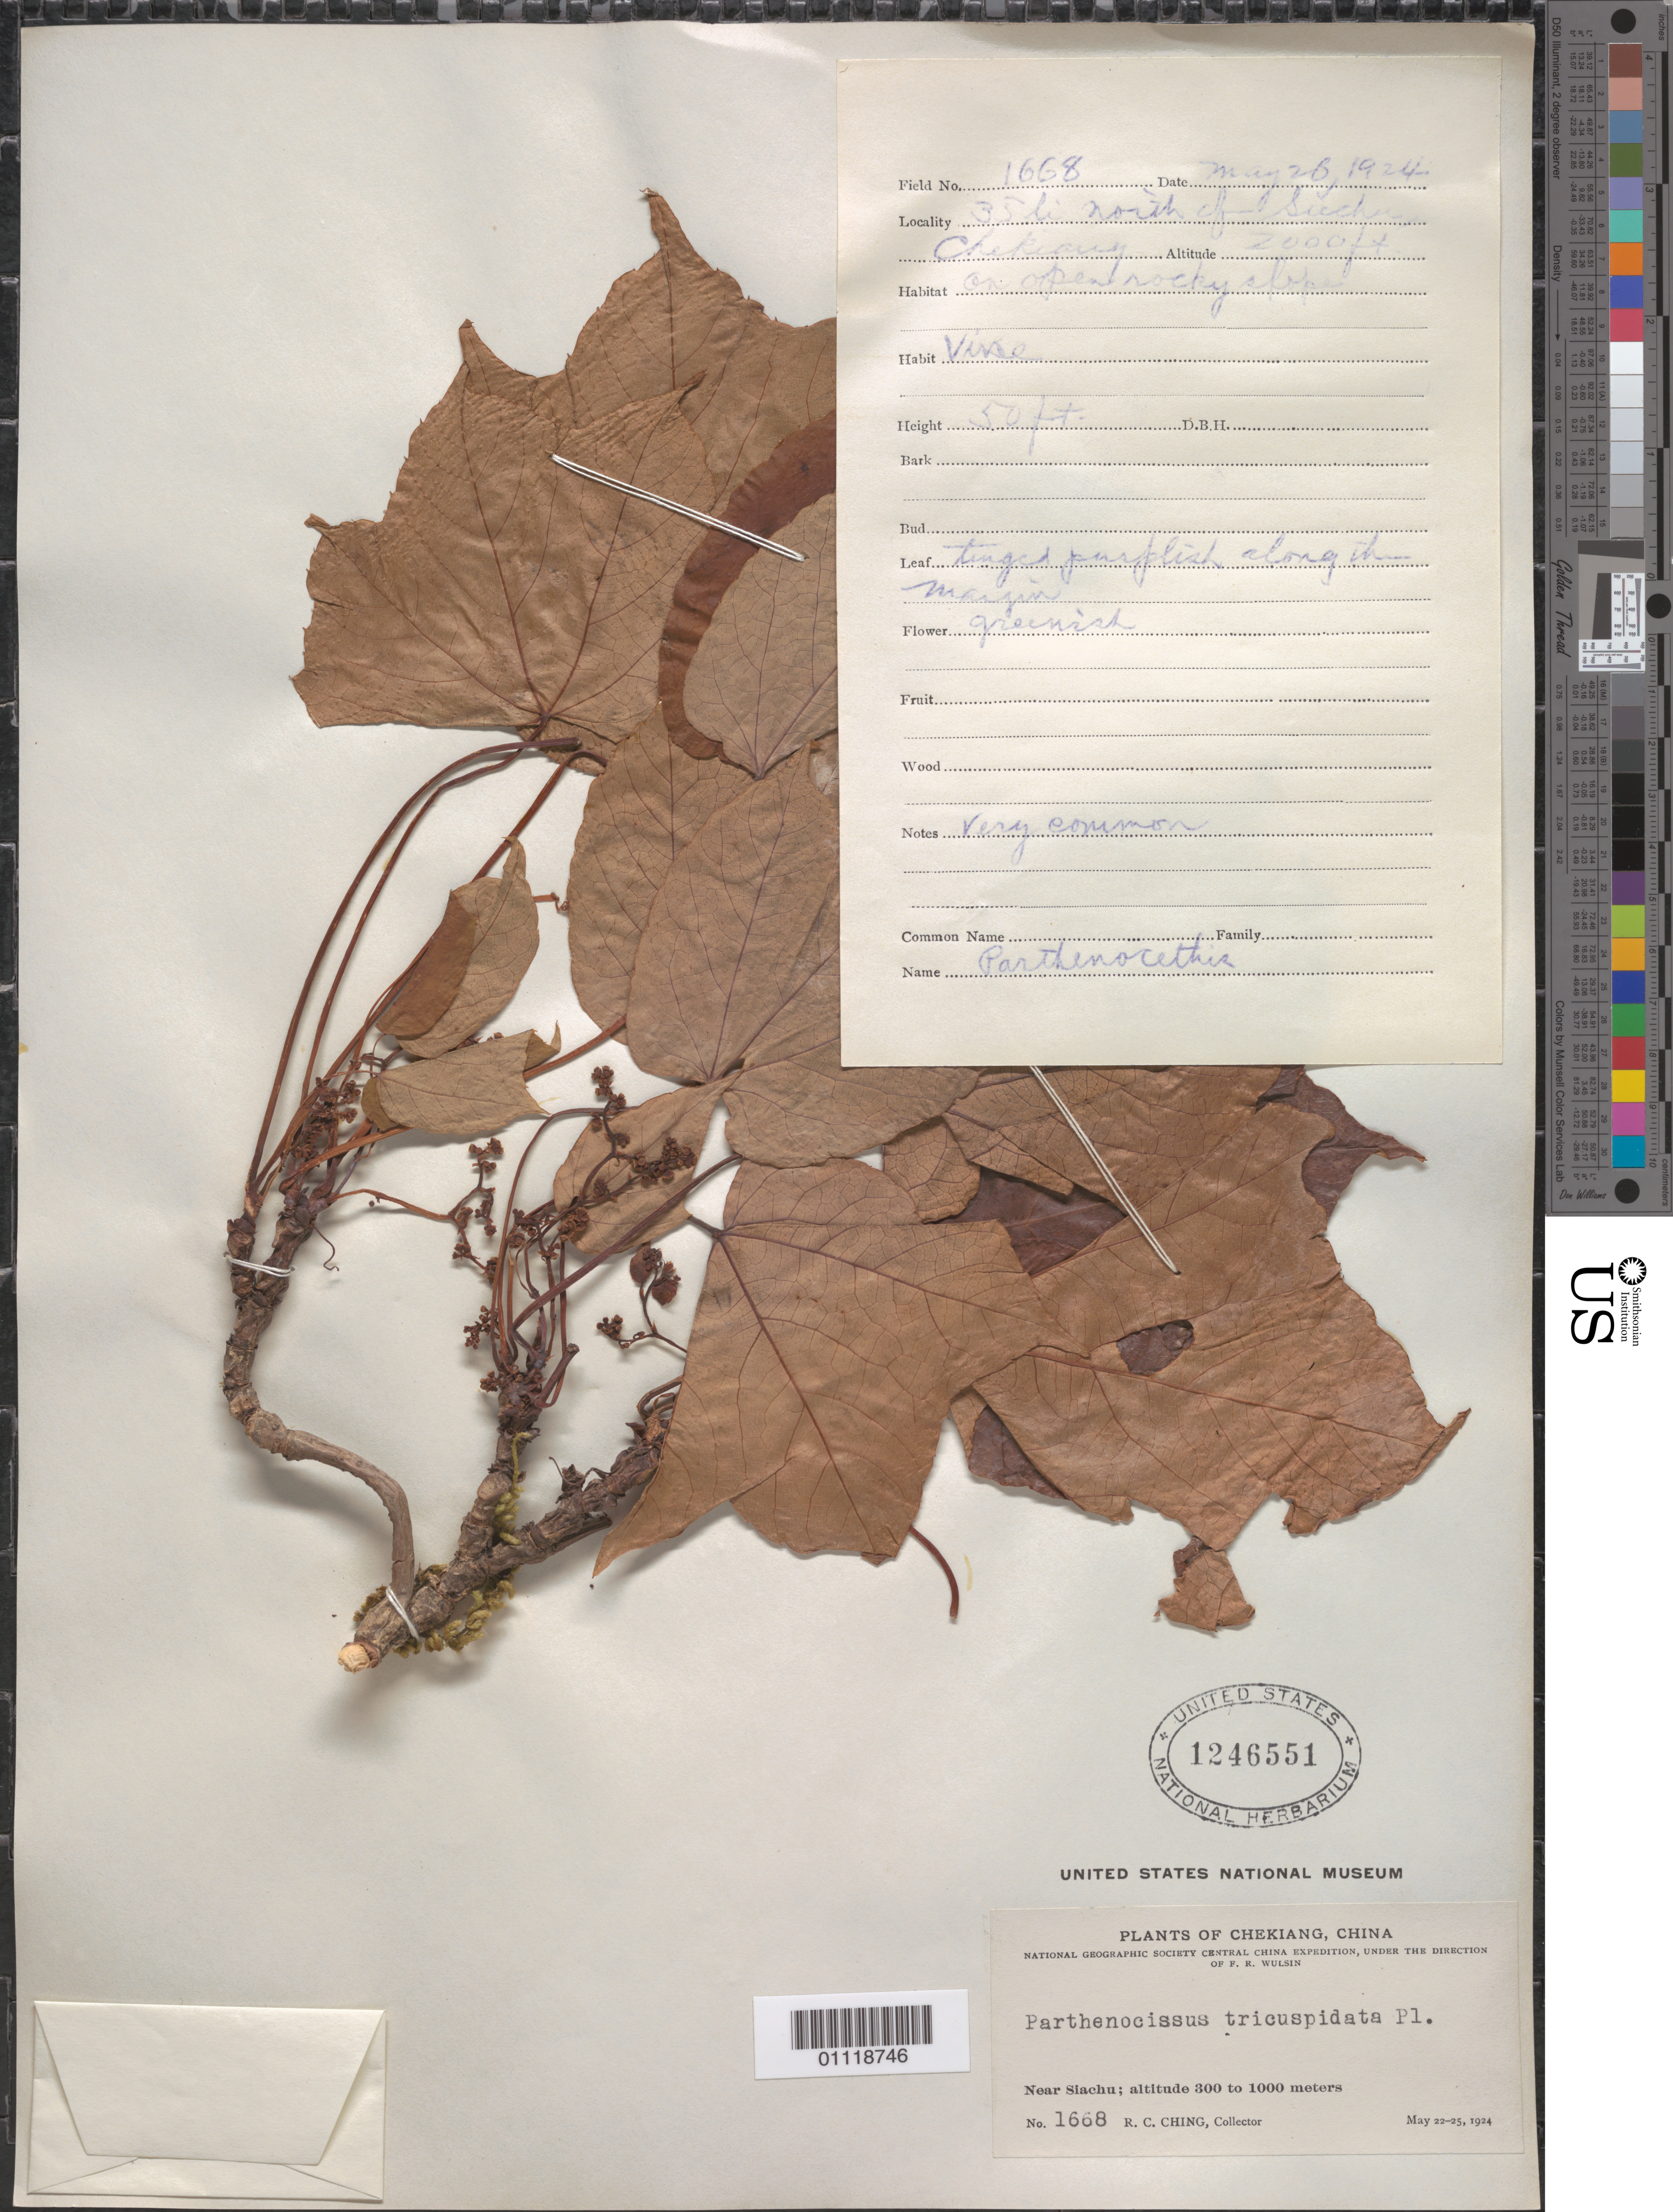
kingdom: Plantae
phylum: Tracheophyta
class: Magnoliopsida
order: Vitales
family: Vitaceae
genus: Parthenocissus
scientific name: Parthenocissus tricuspidata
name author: (Siebold & Zucc.) Planch.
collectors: R. C. Ching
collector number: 1668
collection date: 1924-05-22/1924-05-25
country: China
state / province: Zhejiang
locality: Near Siachu.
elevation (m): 300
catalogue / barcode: US 1246551